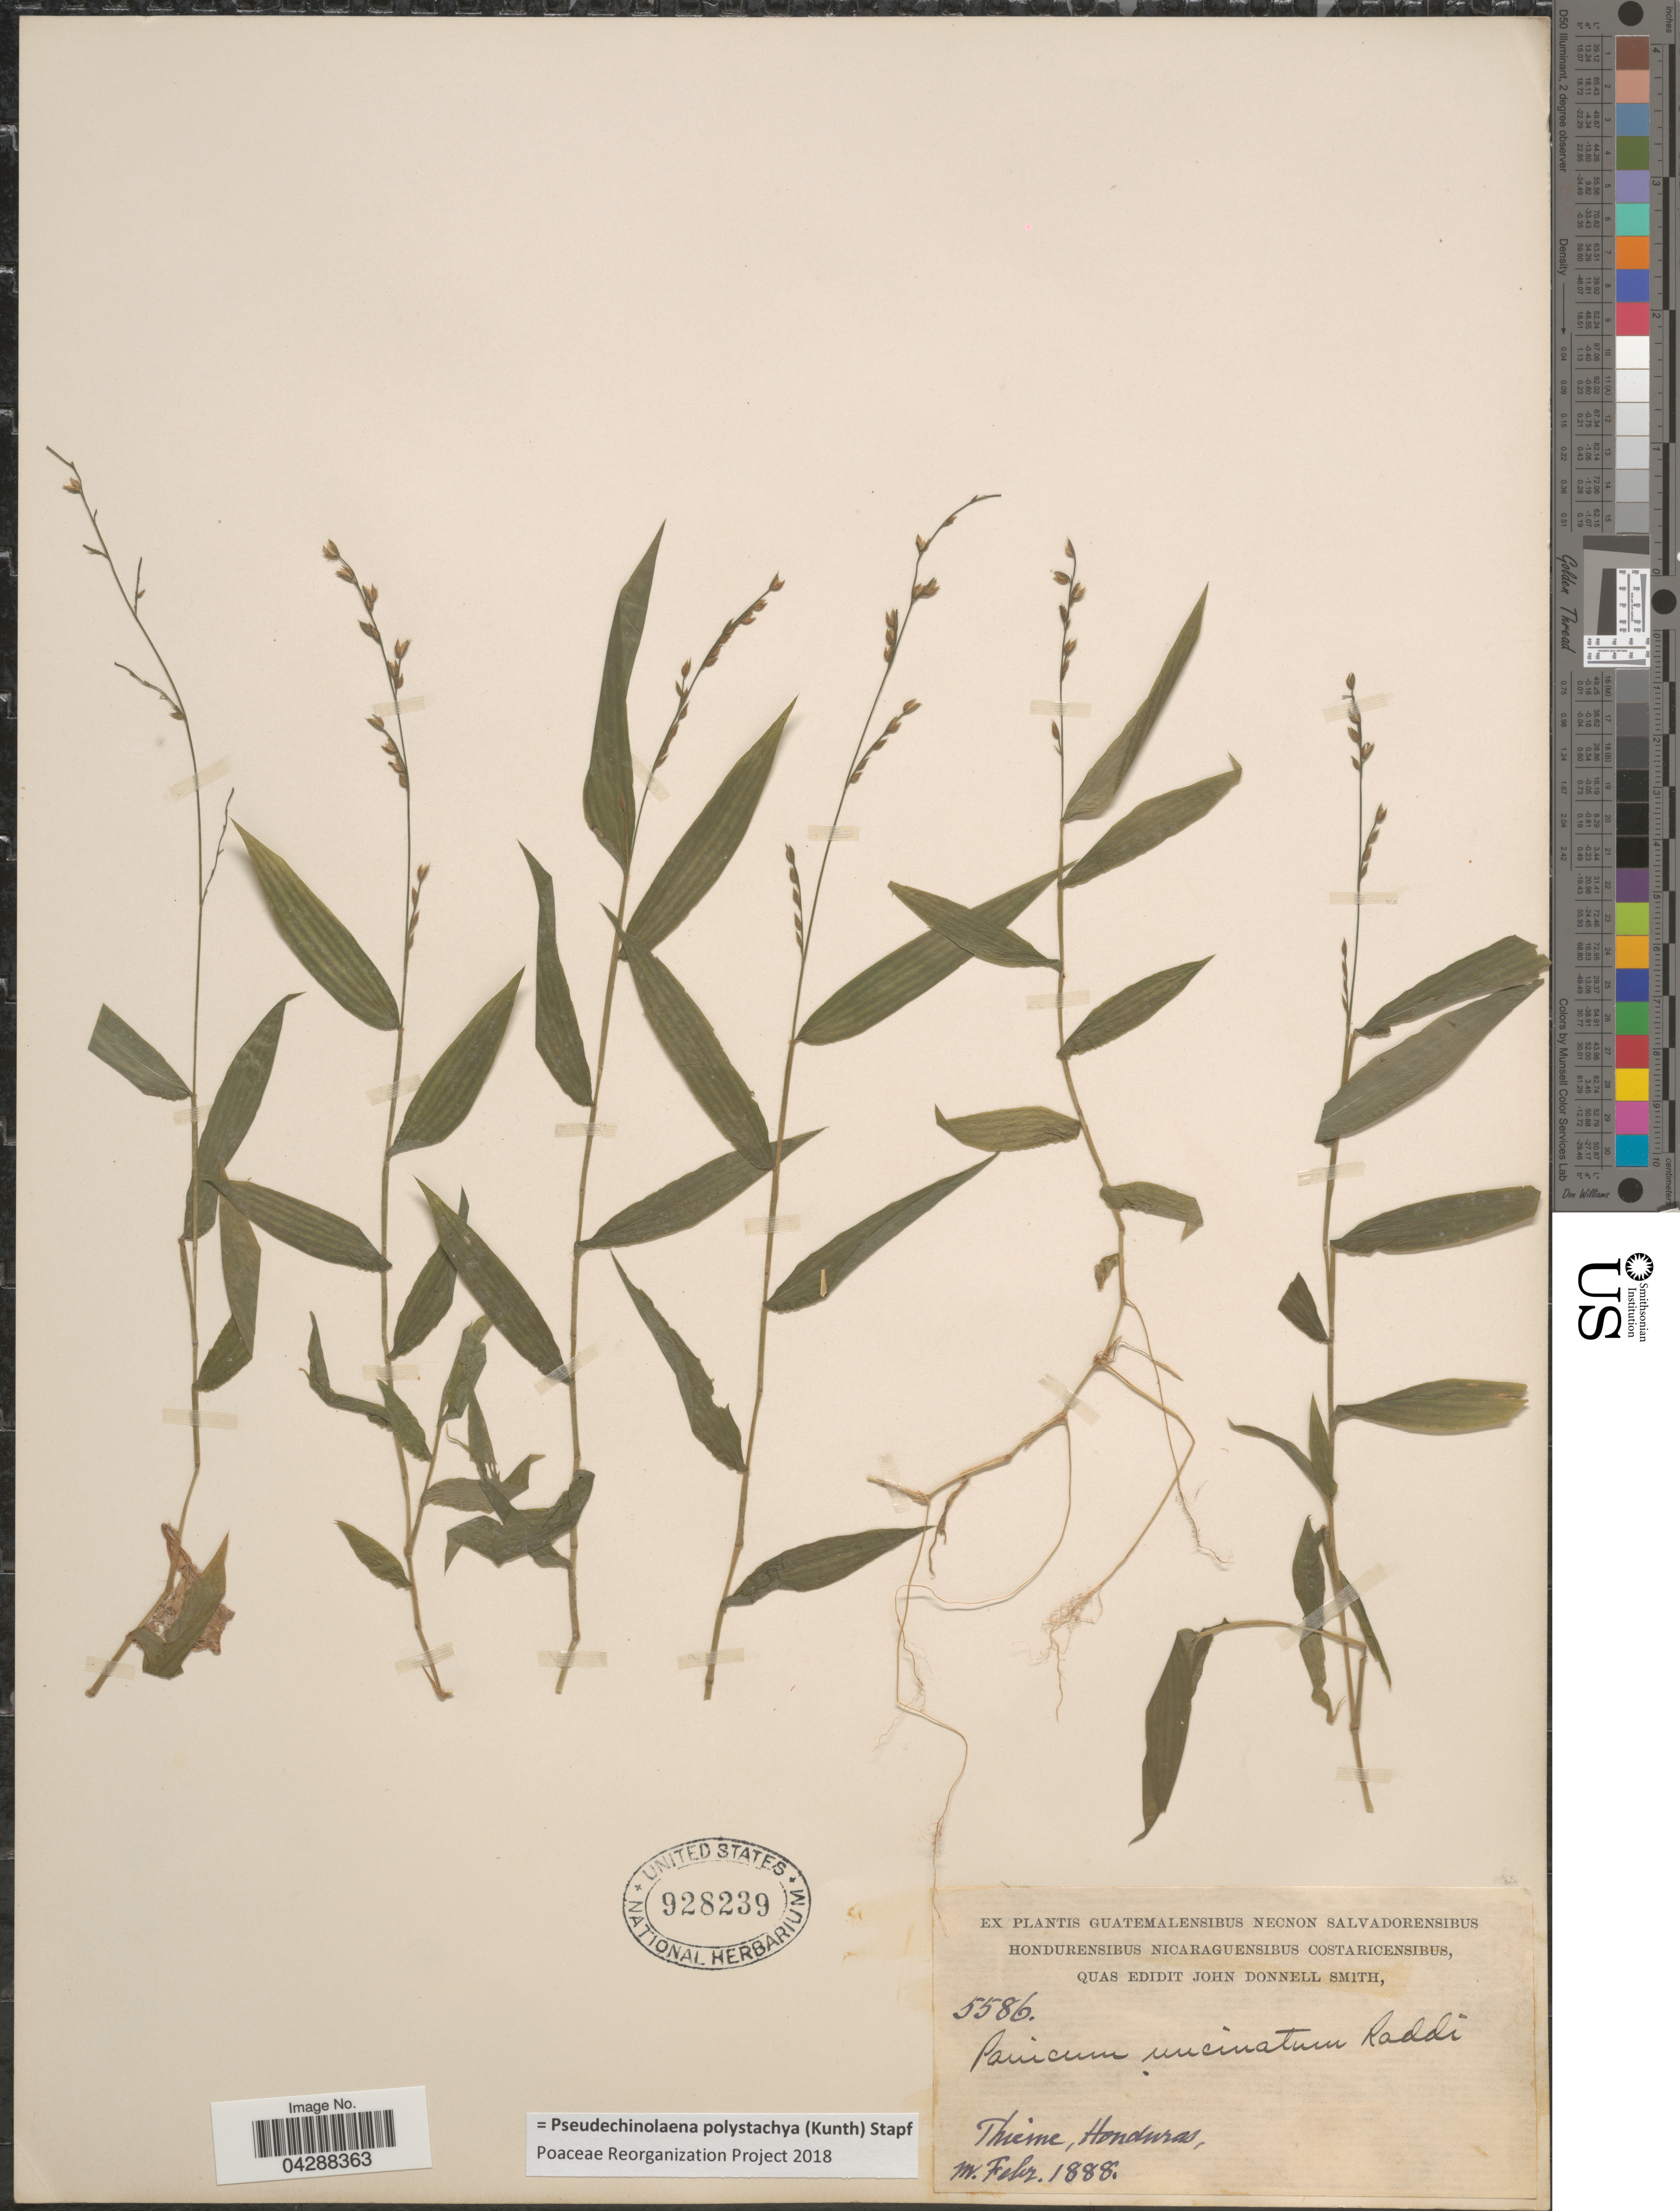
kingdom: Plantae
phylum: Tracheophyta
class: Liliopsida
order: Poales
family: Poaceae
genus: Pseudechinolaena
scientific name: Pseudechinolaena polystachya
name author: (Kunth) Stapf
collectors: Thieme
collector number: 5586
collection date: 1888-02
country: Honduras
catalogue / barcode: US 928239